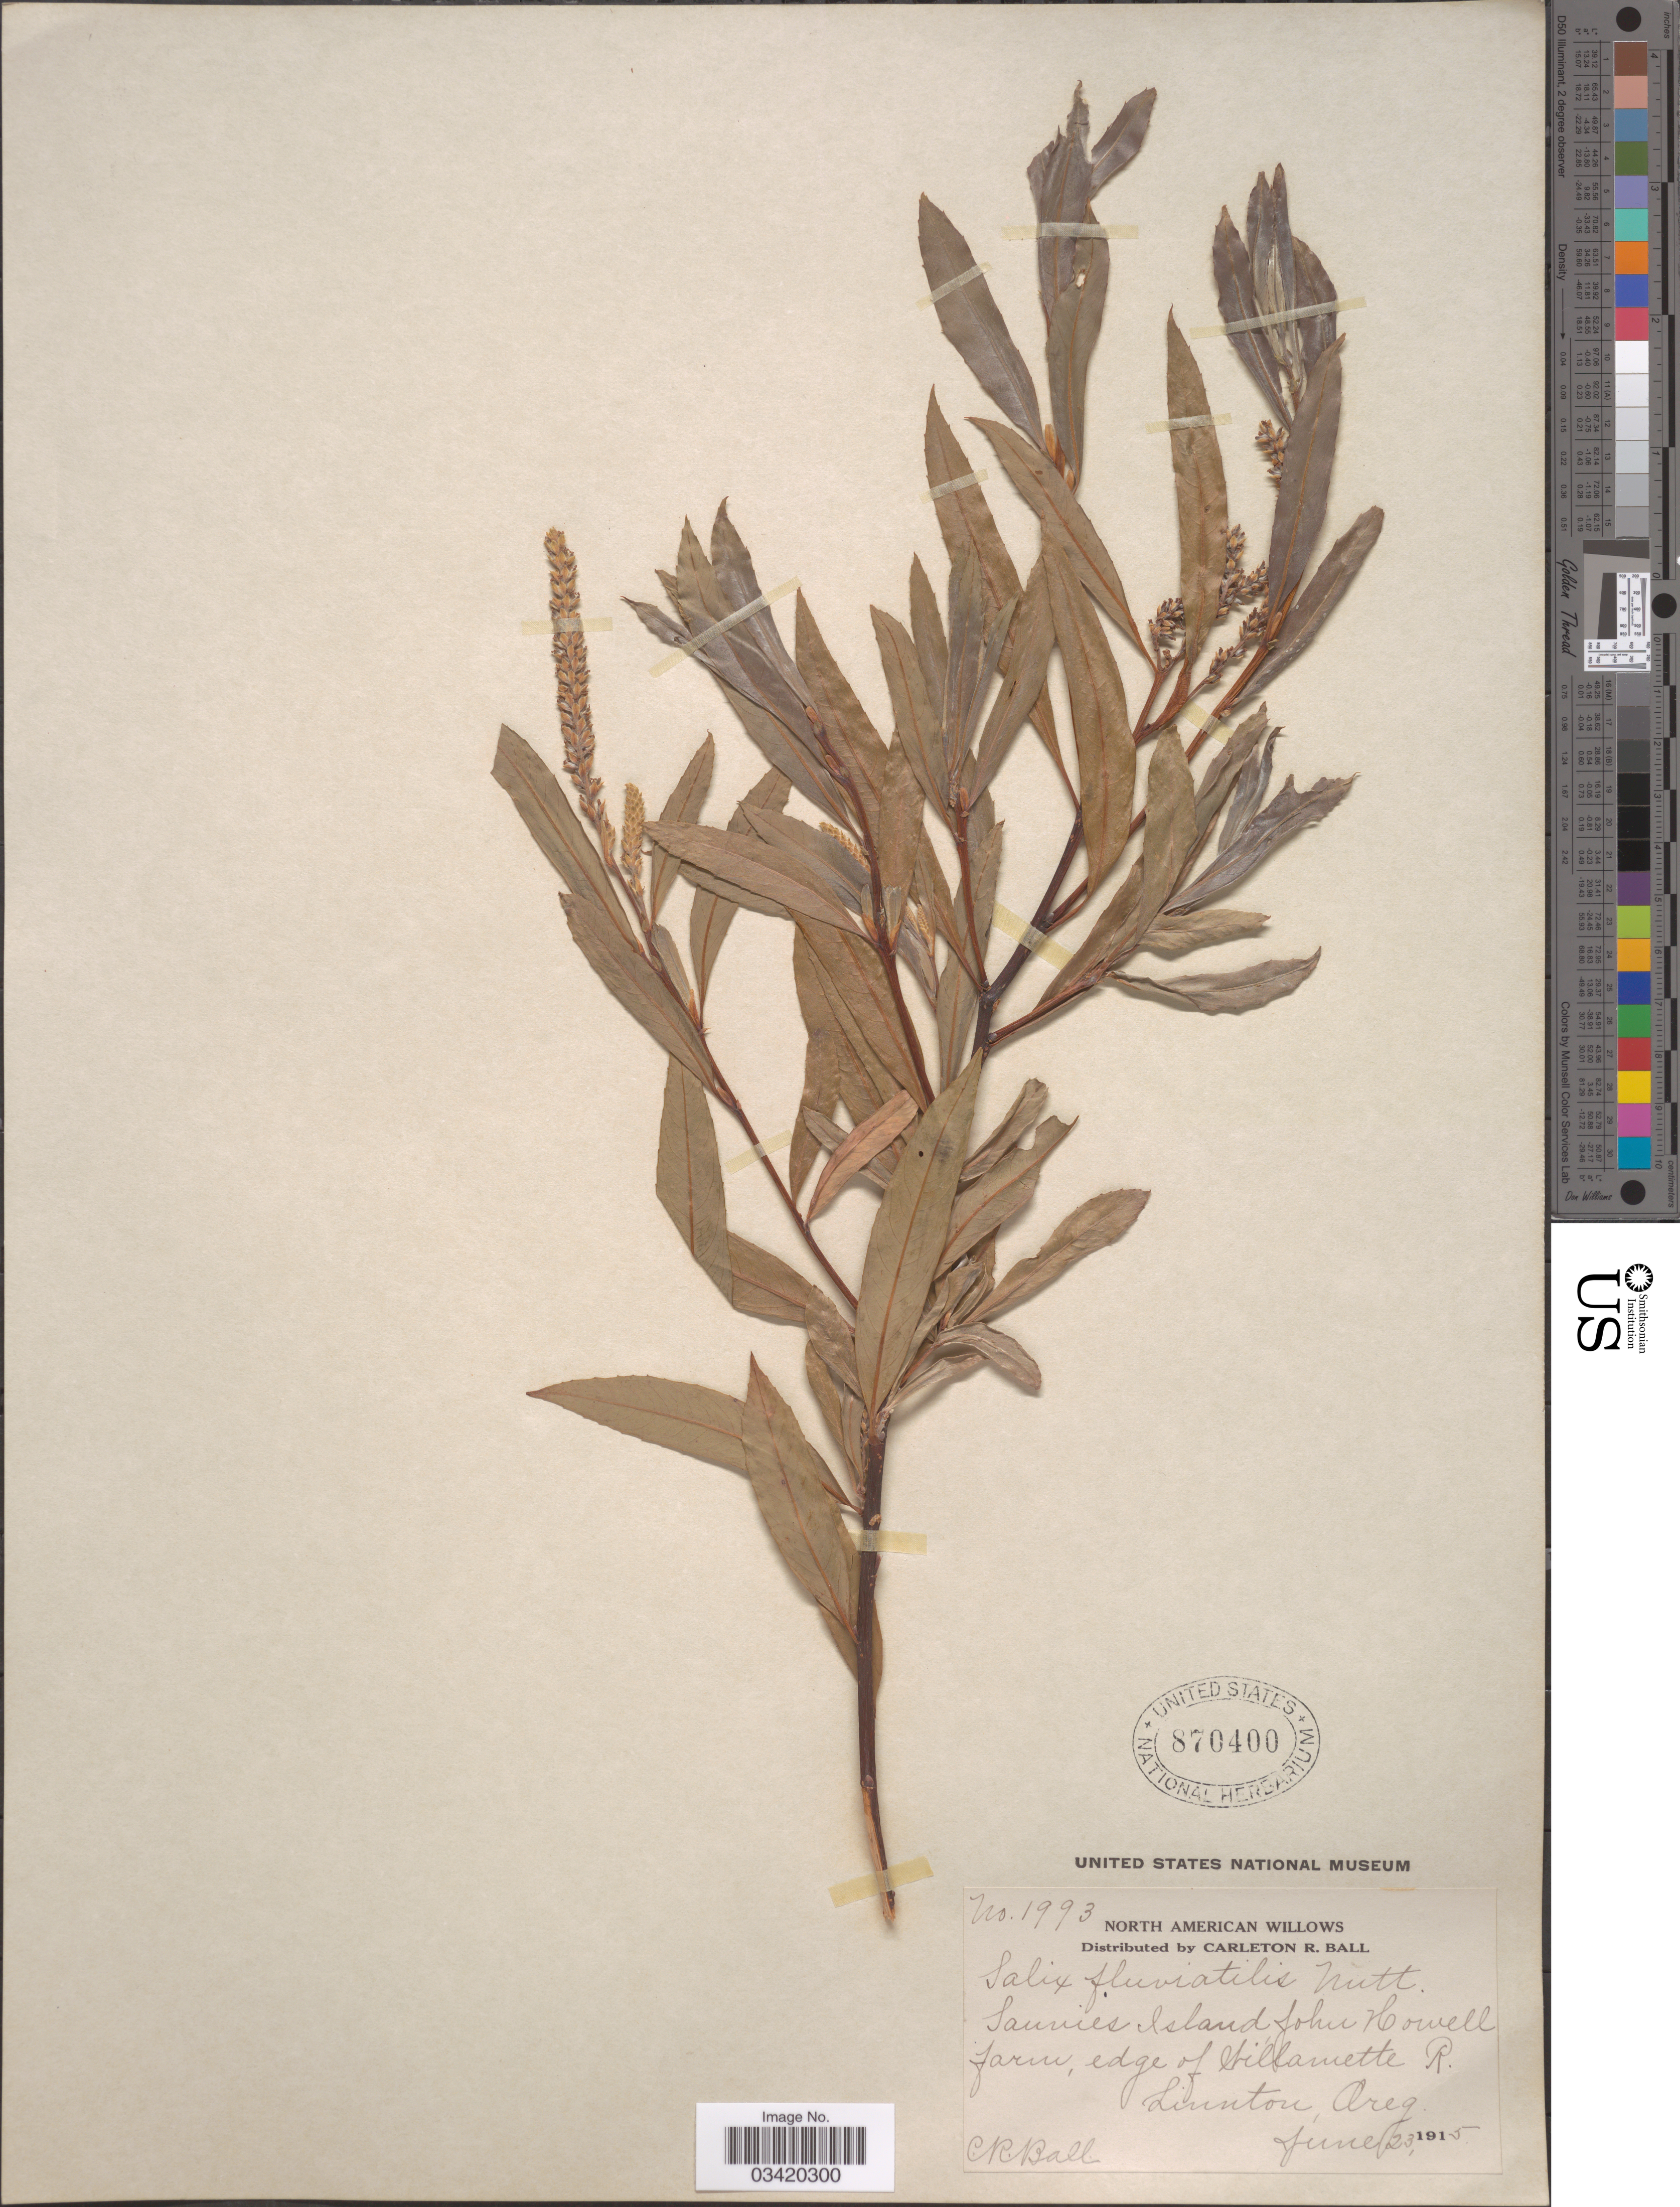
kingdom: Plantae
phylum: Tracheophyta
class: Magnoliopsida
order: Malpighiales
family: Salicaceae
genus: Salix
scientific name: Salix fluviatilis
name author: Nutt.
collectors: C. R. Ball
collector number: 1993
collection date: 1915-06-23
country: United States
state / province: Oregon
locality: Sauvies Island John Howell farm, edge of Willamette R. Linnton.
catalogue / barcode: US 870400